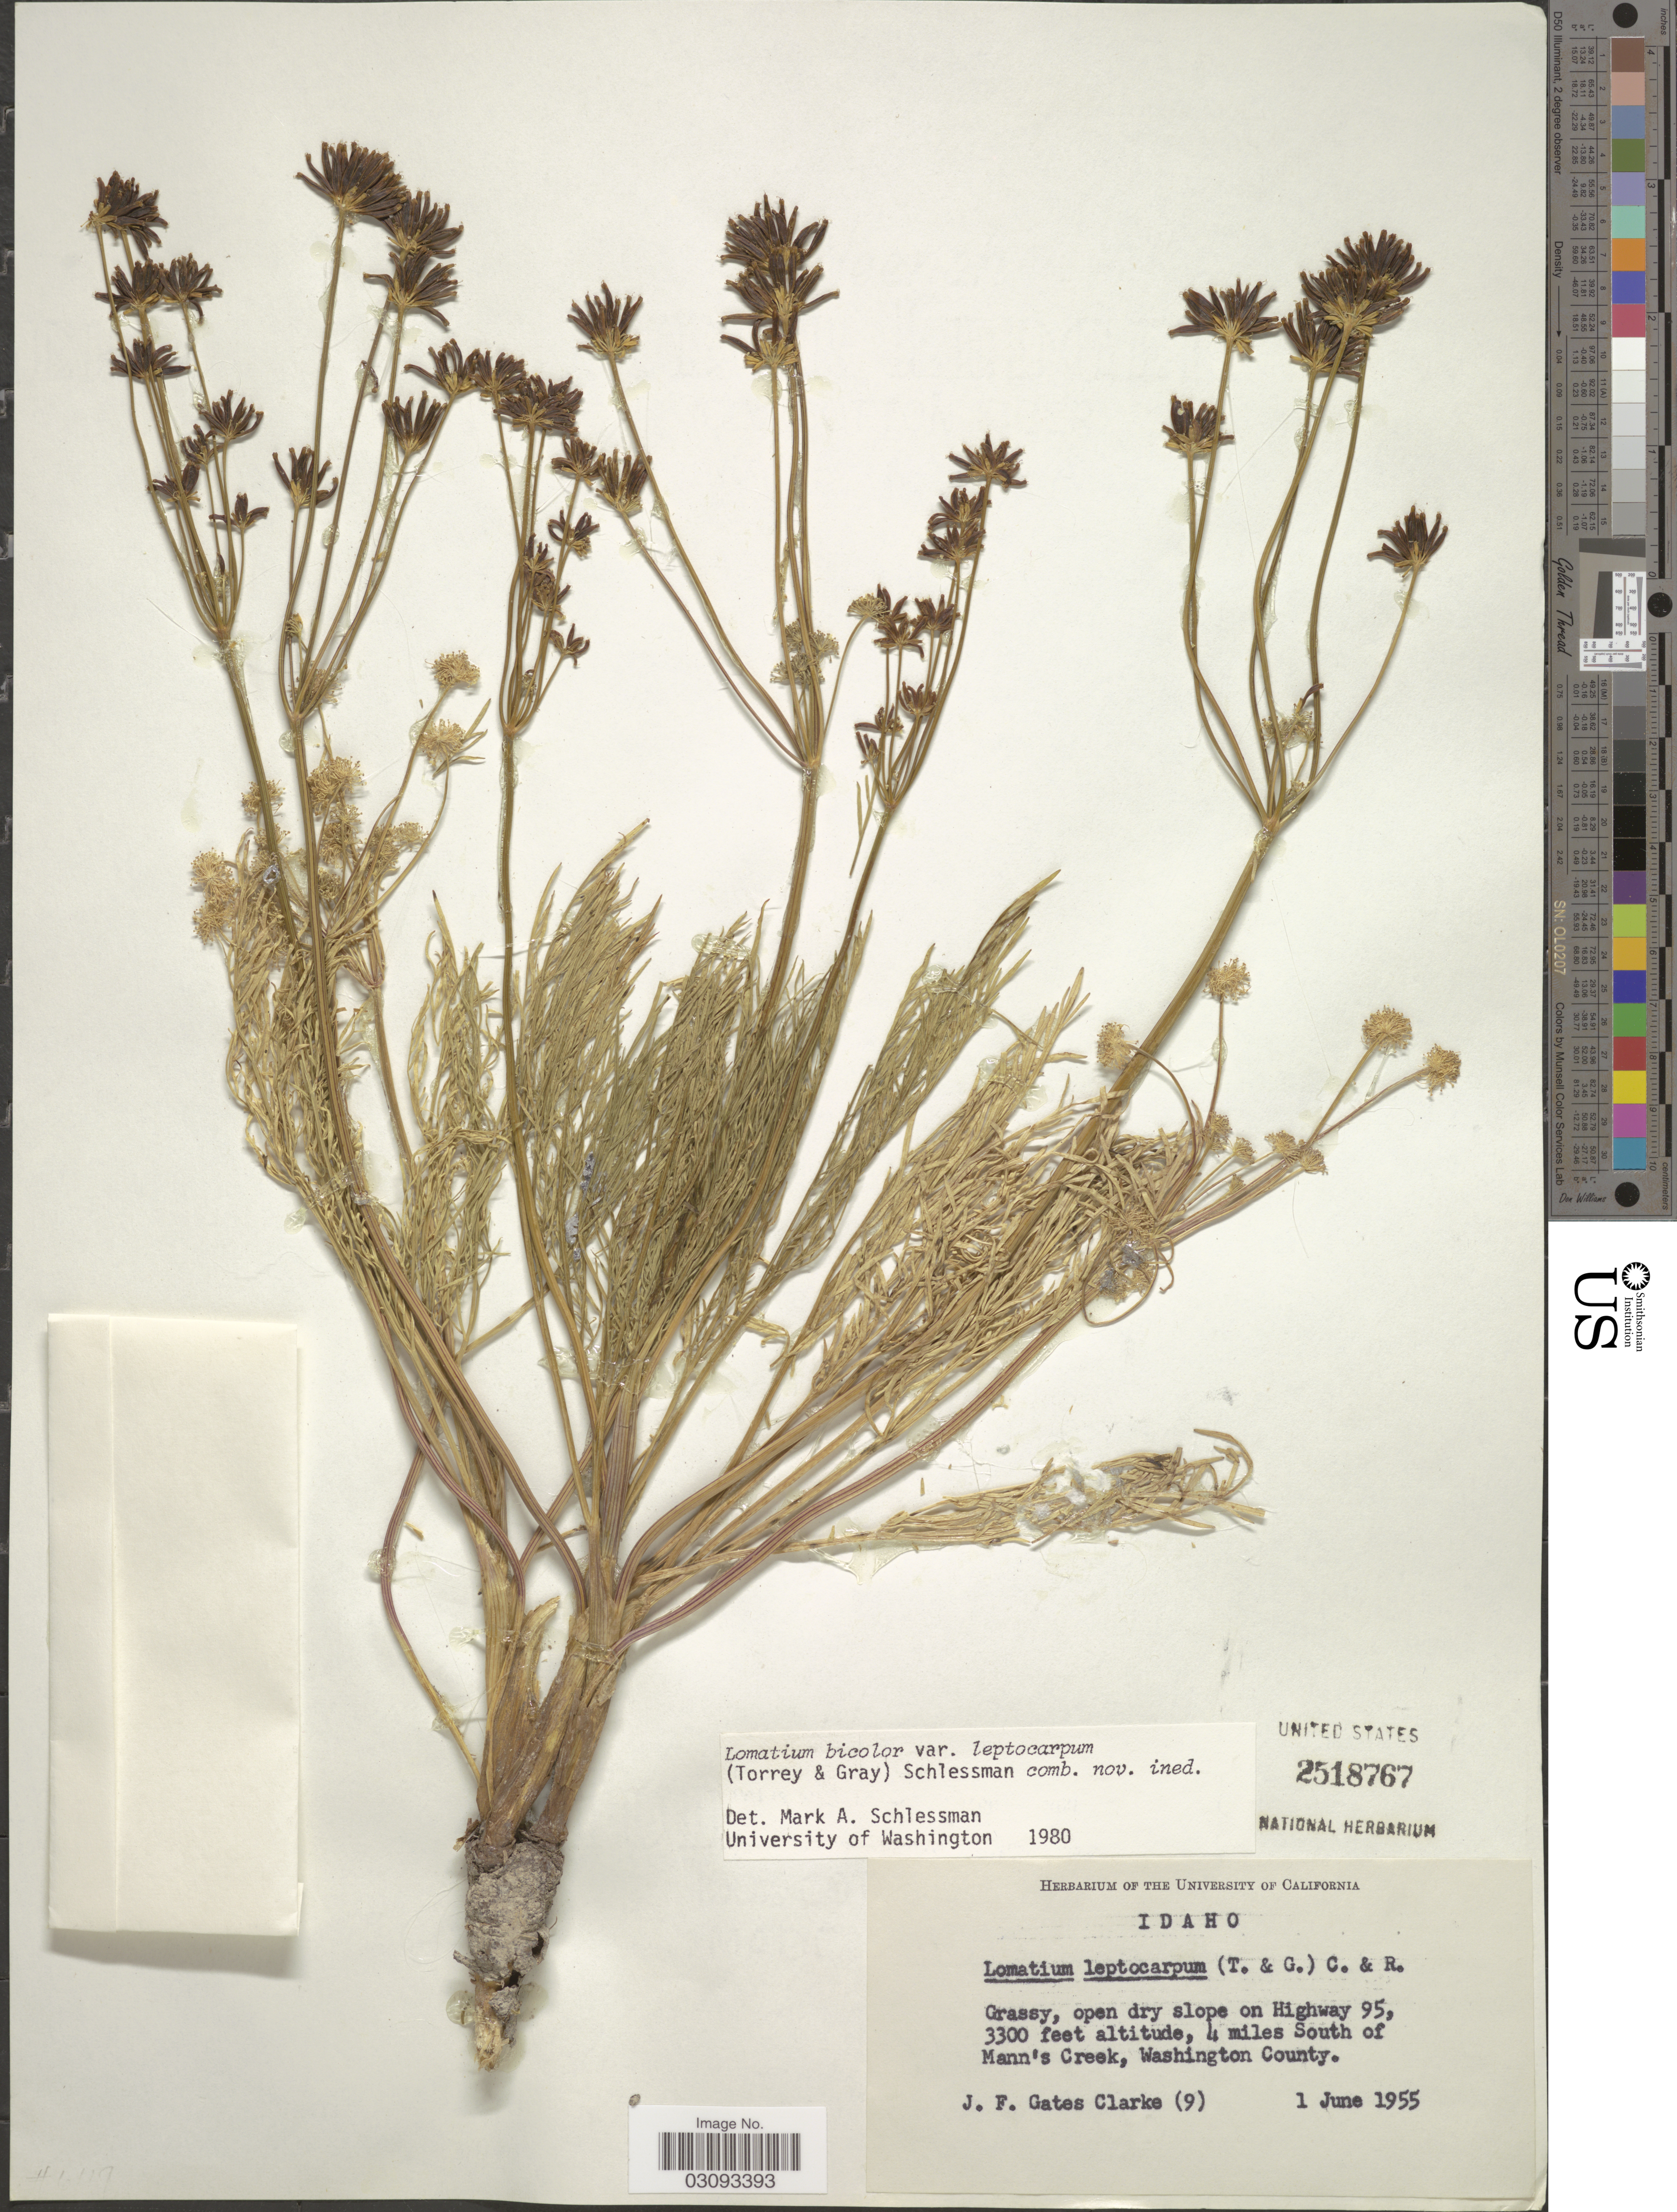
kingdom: Plantae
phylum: Tracheophyta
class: Magnoliopsida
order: Apiales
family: Apiaceae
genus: Lomatium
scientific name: Lomatium bicolor var. leptocarpum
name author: (Torr. & A. Gray) Schlessman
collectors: J. F. Gates-Clarke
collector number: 9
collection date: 1955-06-01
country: United States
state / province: Idaho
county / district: Washington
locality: Highway 95, 4 miles South of Mann's Creek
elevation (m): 1006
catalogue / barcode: US 2518767